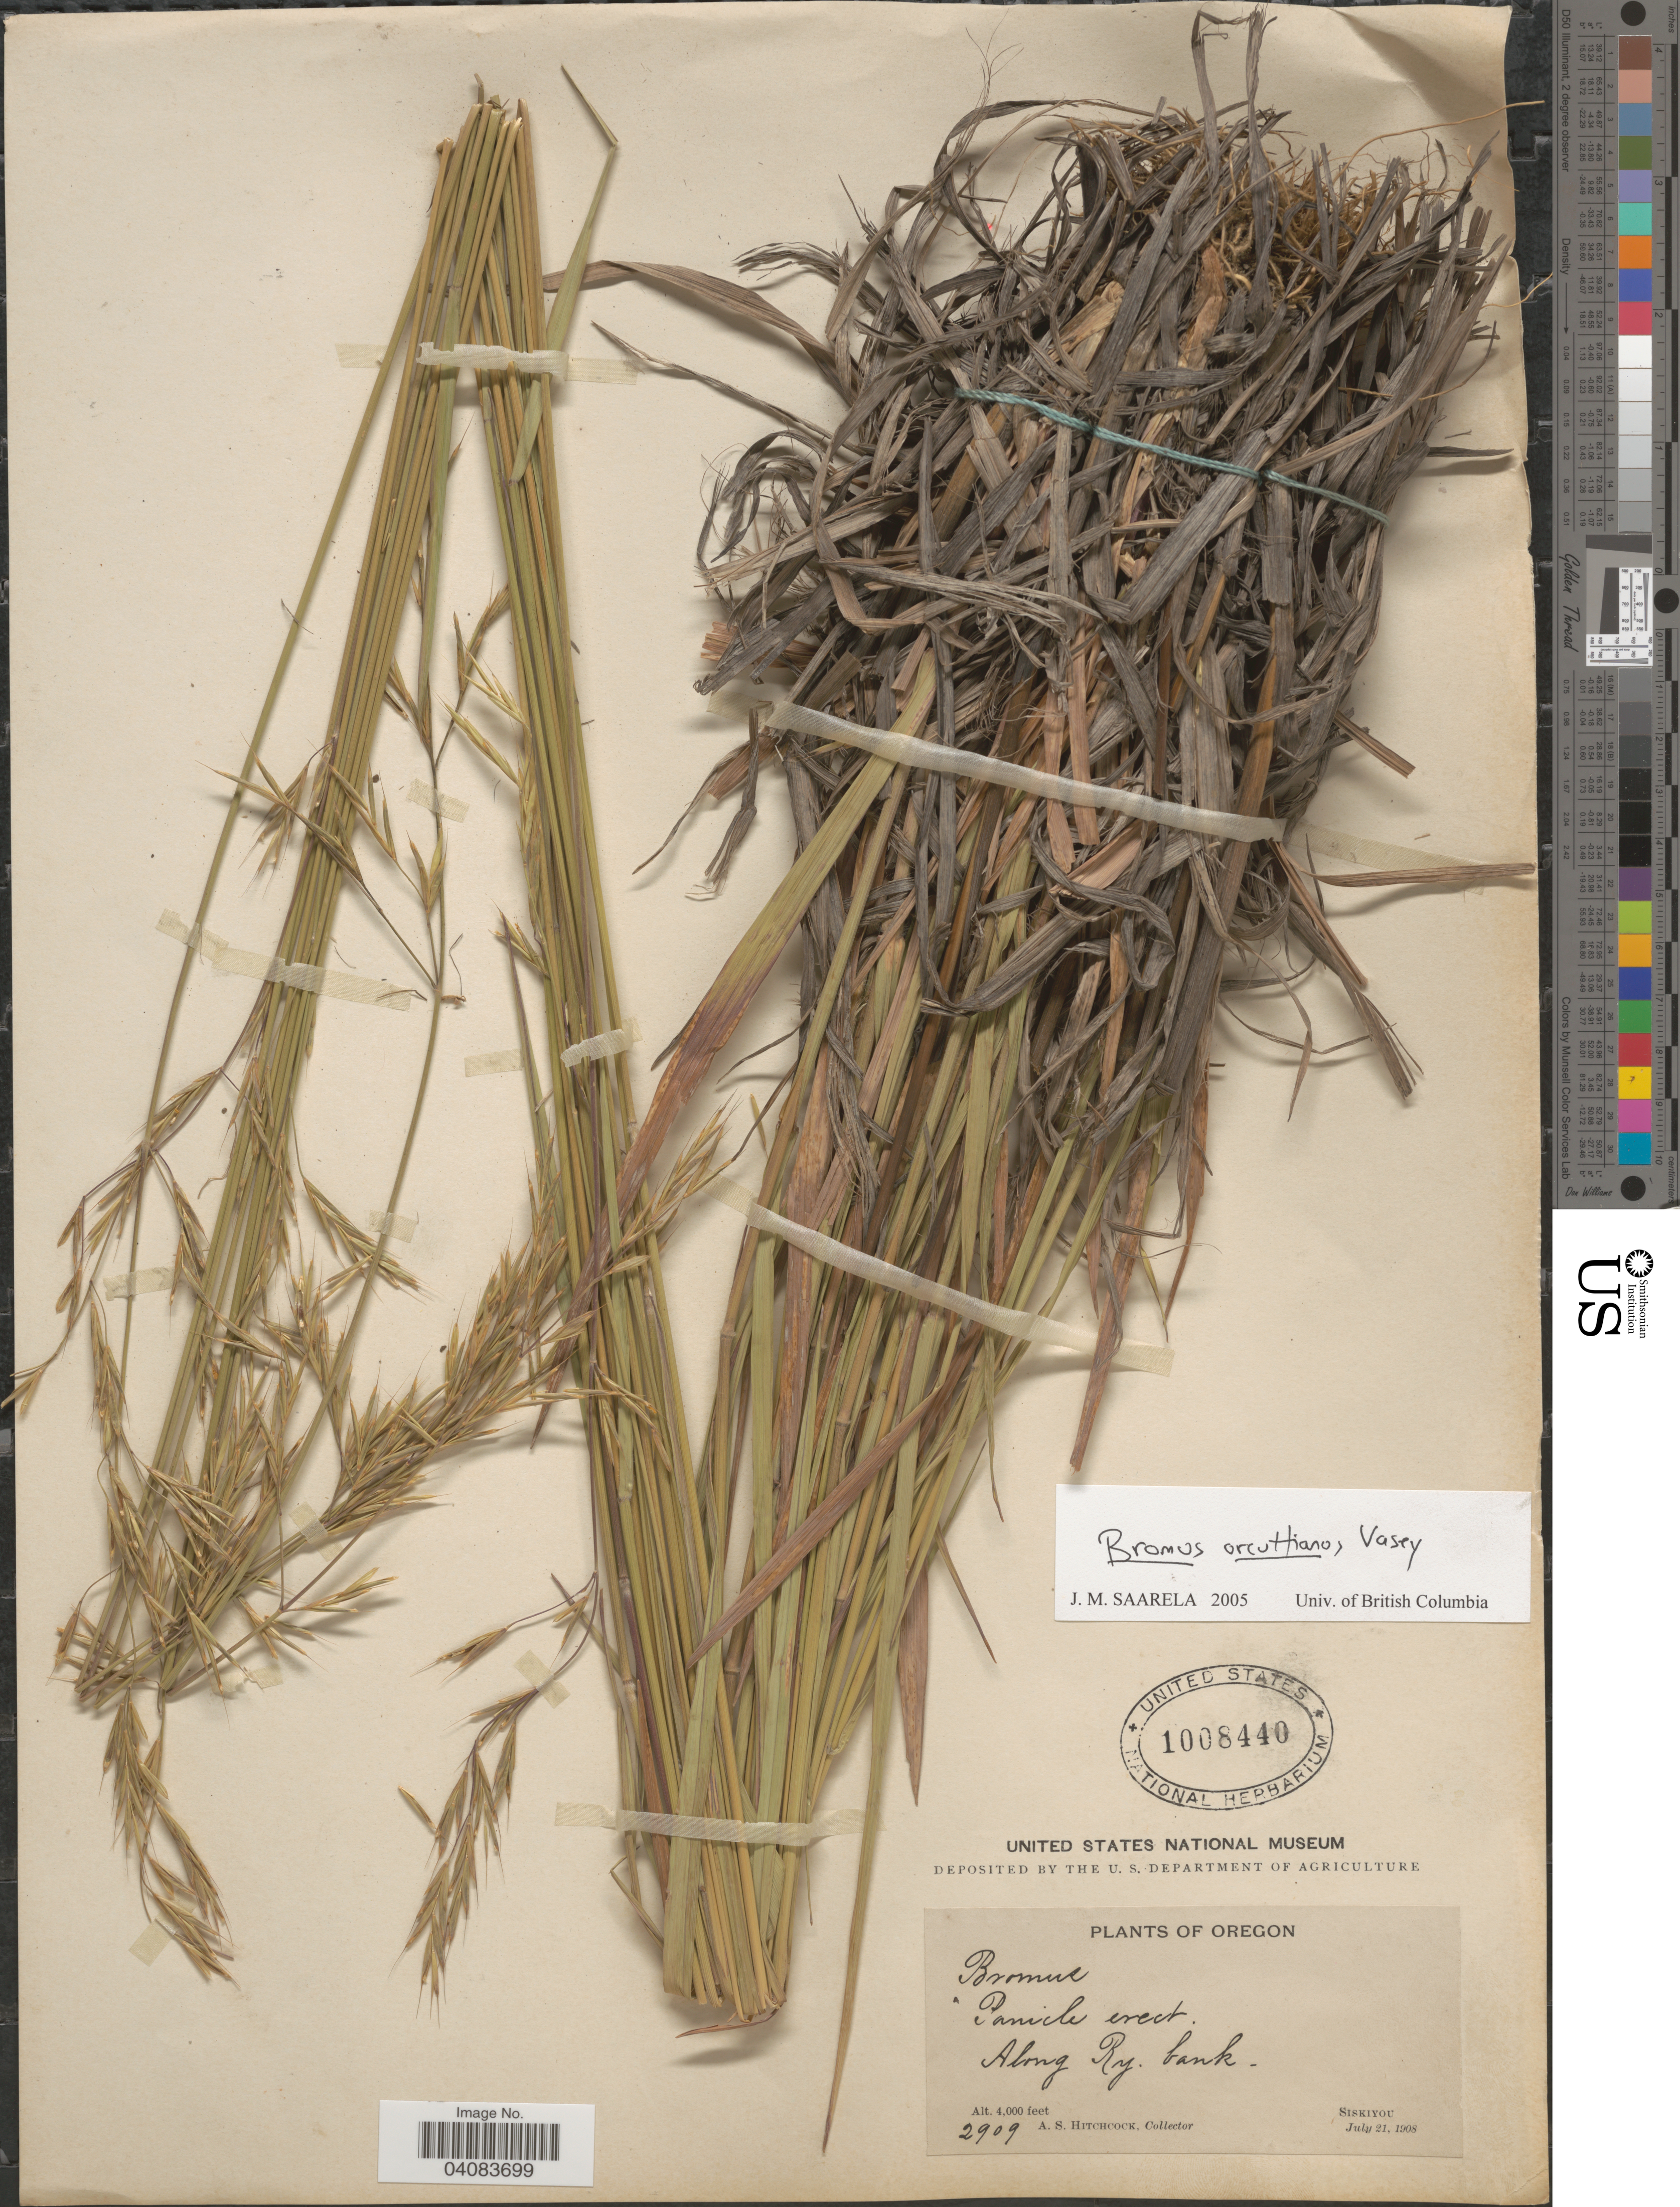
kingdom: Plantae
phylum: Tracheophyta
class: Liliopsida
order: Poales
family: Poaceae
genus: Bromus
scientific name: Bromus orcuttianus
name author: Vasey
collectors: A. S. Hitchcock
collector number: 2909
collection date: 1908-07-21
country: United States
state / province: Oregon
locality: Along Ry. bank. Siskiyou.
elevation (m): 1219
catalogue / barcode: US 1008440